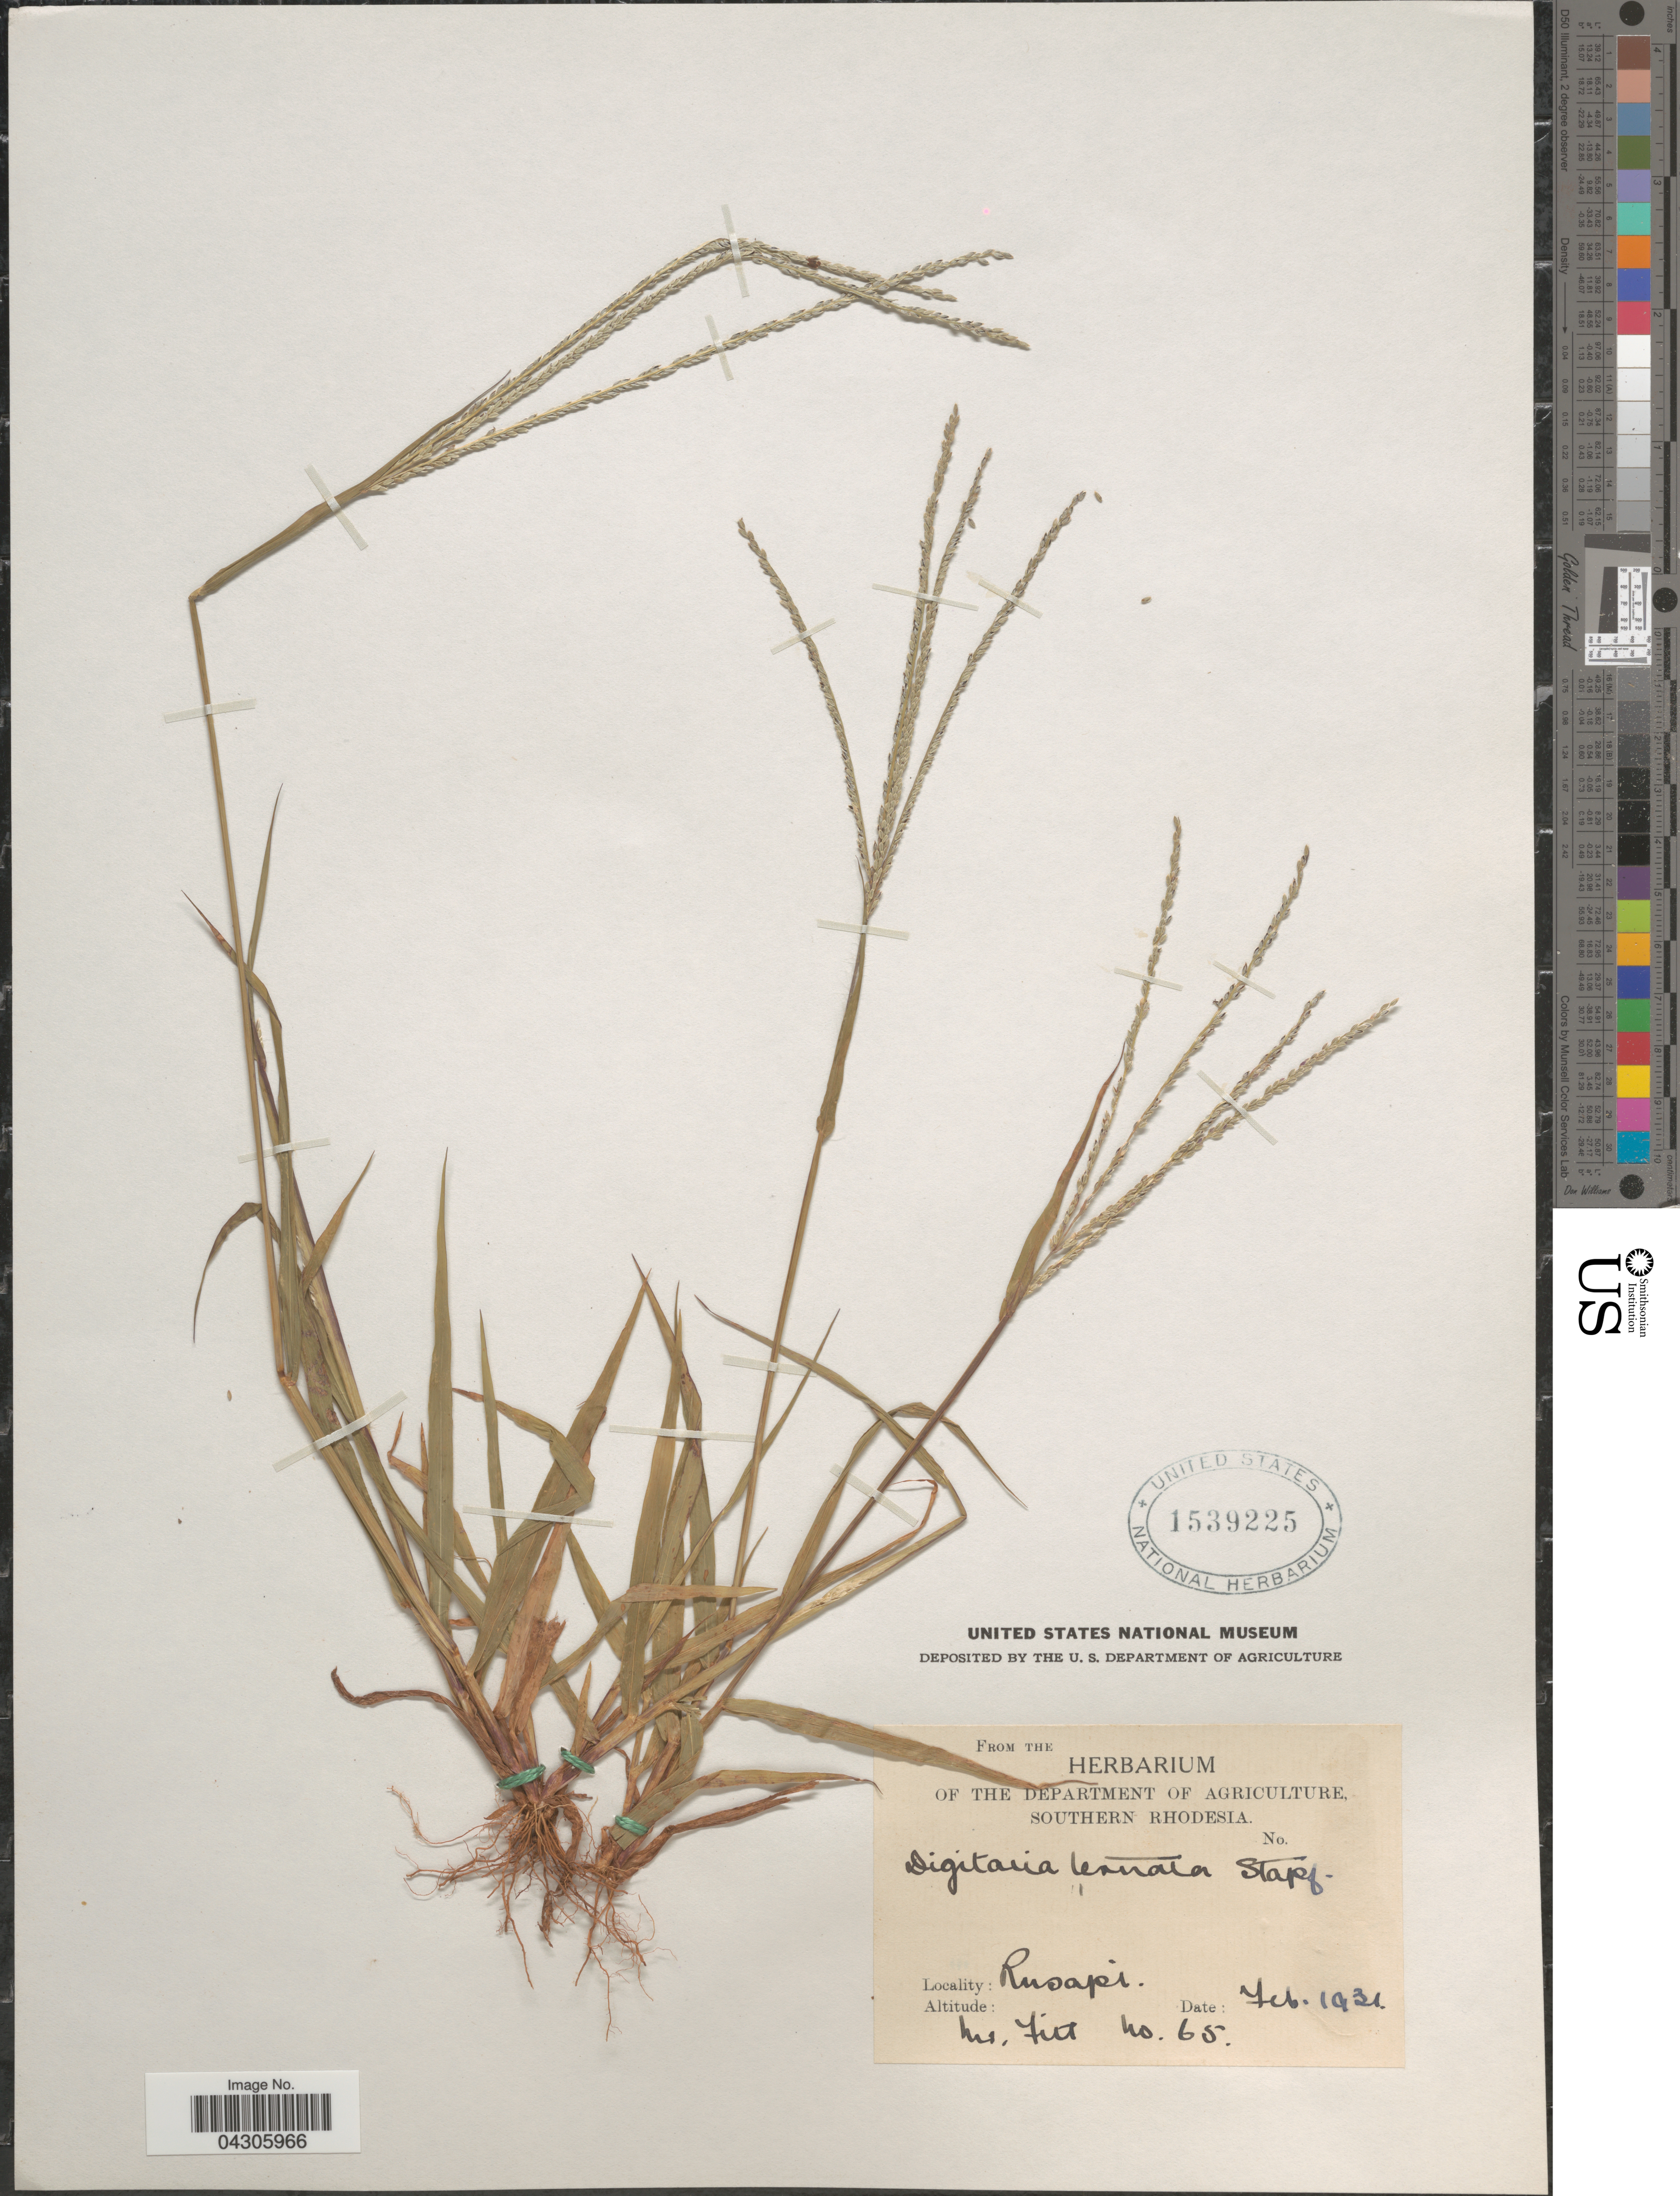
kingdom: Plantae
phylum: Tracheophyta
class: Liliopsida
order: Poales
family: Poaceae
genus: Digitaria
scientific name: Digitaria ternata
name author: (Hochr. ex A. Rich.) Stapf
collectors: -. Fitt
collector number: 65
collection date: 1931-02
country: Zimbabwe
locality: Rusapi.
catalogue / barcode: US 1539225